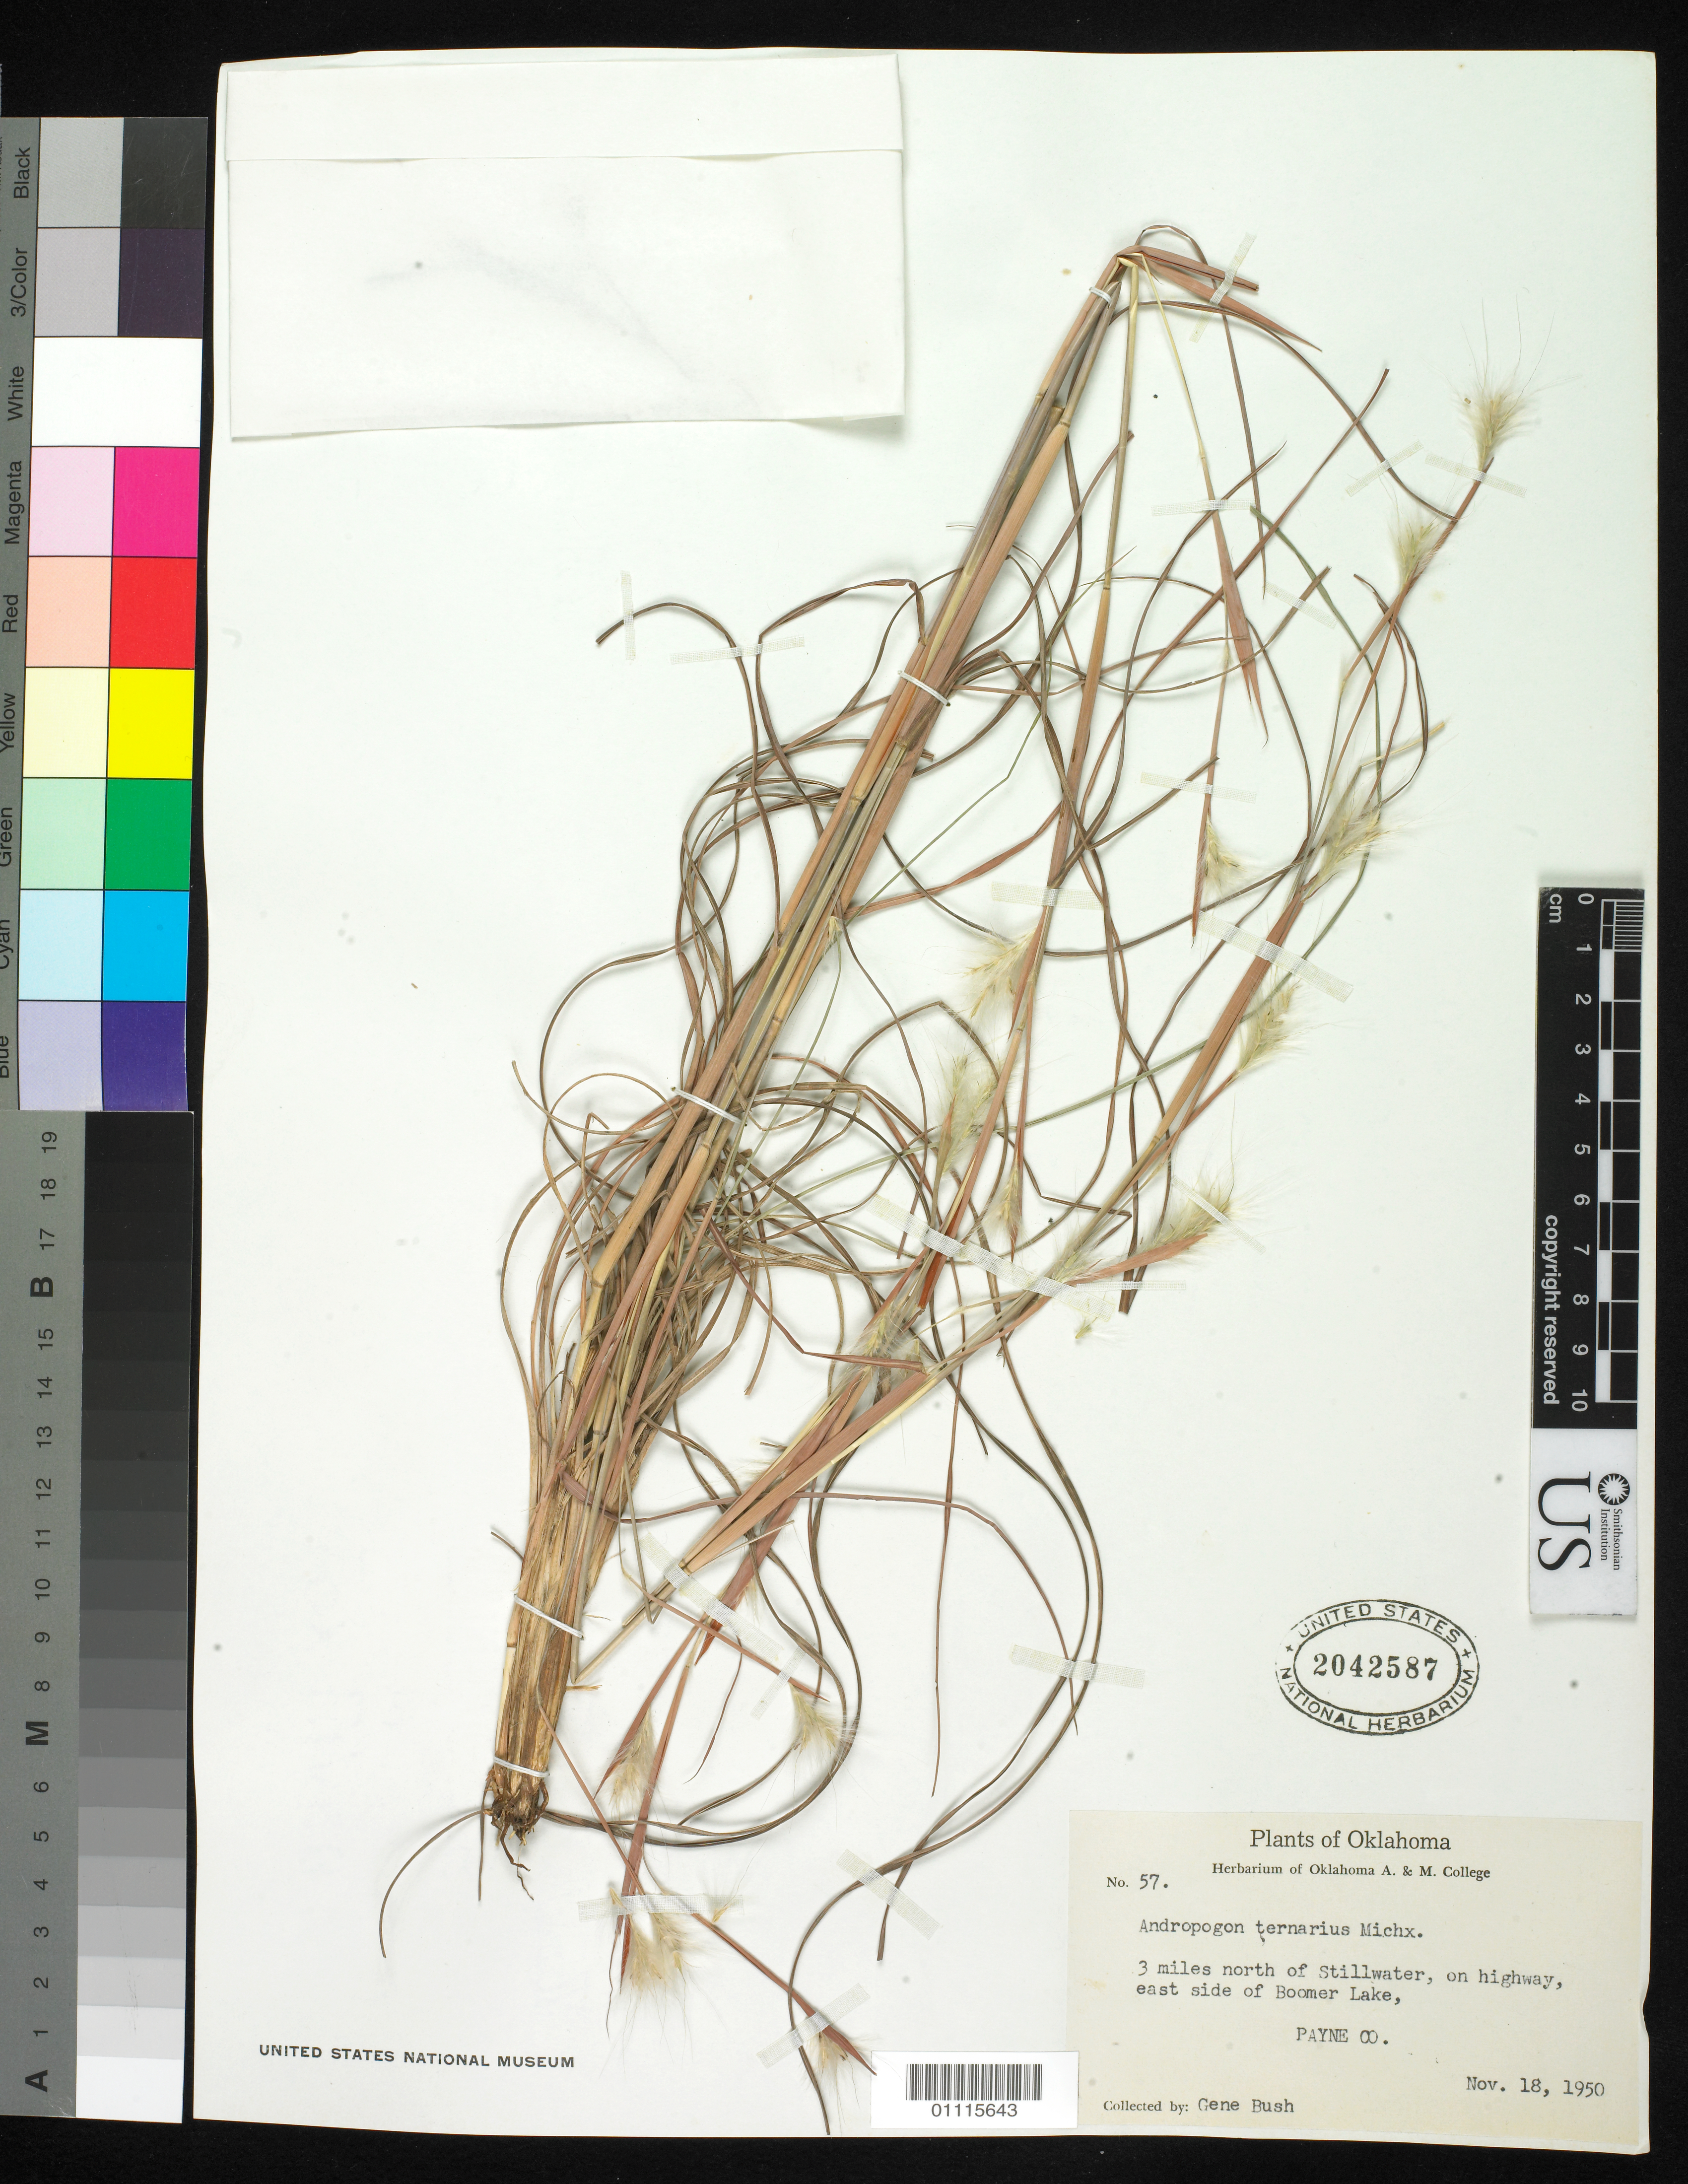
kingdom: Plantae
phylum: Tracheophyta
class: Liliopsida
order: Poales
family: Poaceae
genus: Andropogon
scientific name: Andropogon ternarius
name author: Michx.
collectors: G. Bush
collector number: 57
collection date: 1950-11-18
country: United States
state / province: Oklahoma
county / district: Payne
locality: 3 mi. N of Stillwater, on highway, E side of Boomer Lake.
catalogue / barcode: US 2042587